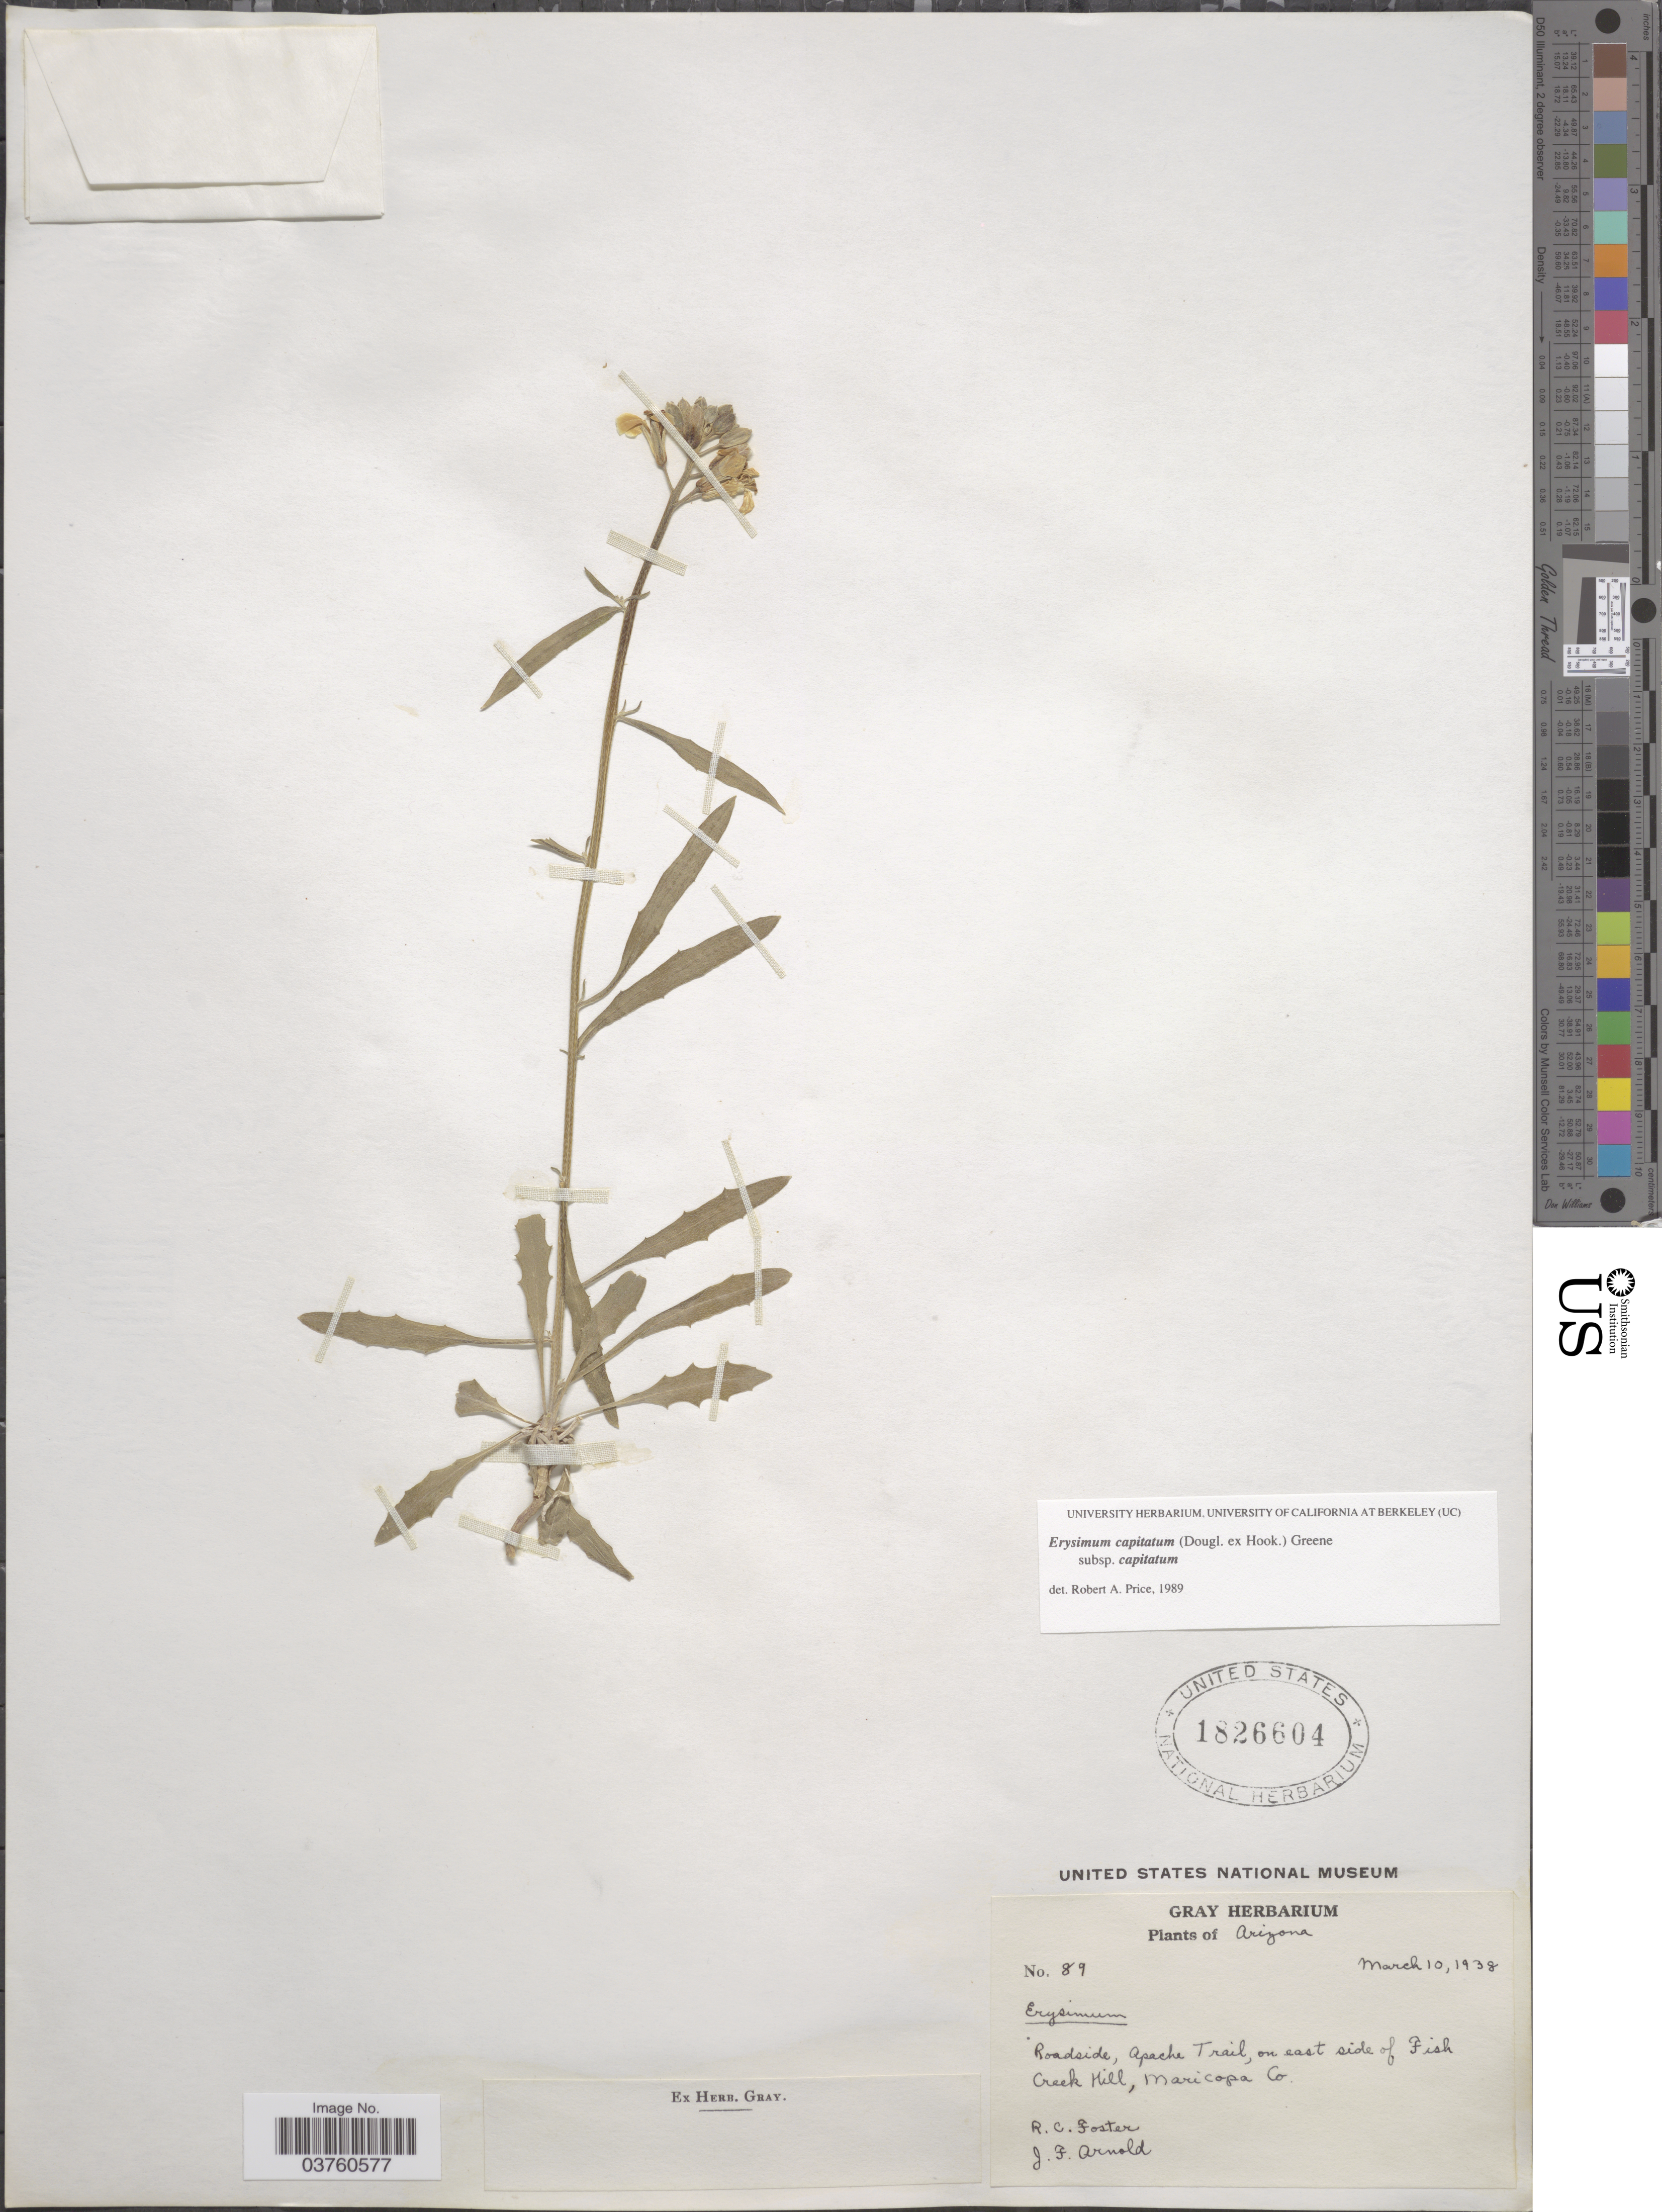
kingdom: Plantae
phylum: Tracheophyta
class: Magnoliopsida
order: Brassicales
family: Brassicaceae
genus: Erysimum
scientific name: Erysimum capitatum subsp. capitatum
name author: (Douglas ex Hook.) Greene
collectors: R. C. Foster & J. F. Arnold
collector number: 89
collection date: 1938-03-10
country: United States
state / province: Arizona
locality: Roadside, Apache Trail, on east side of Fish Creek Hill, Maricopa Co.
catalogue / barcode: US 1826604